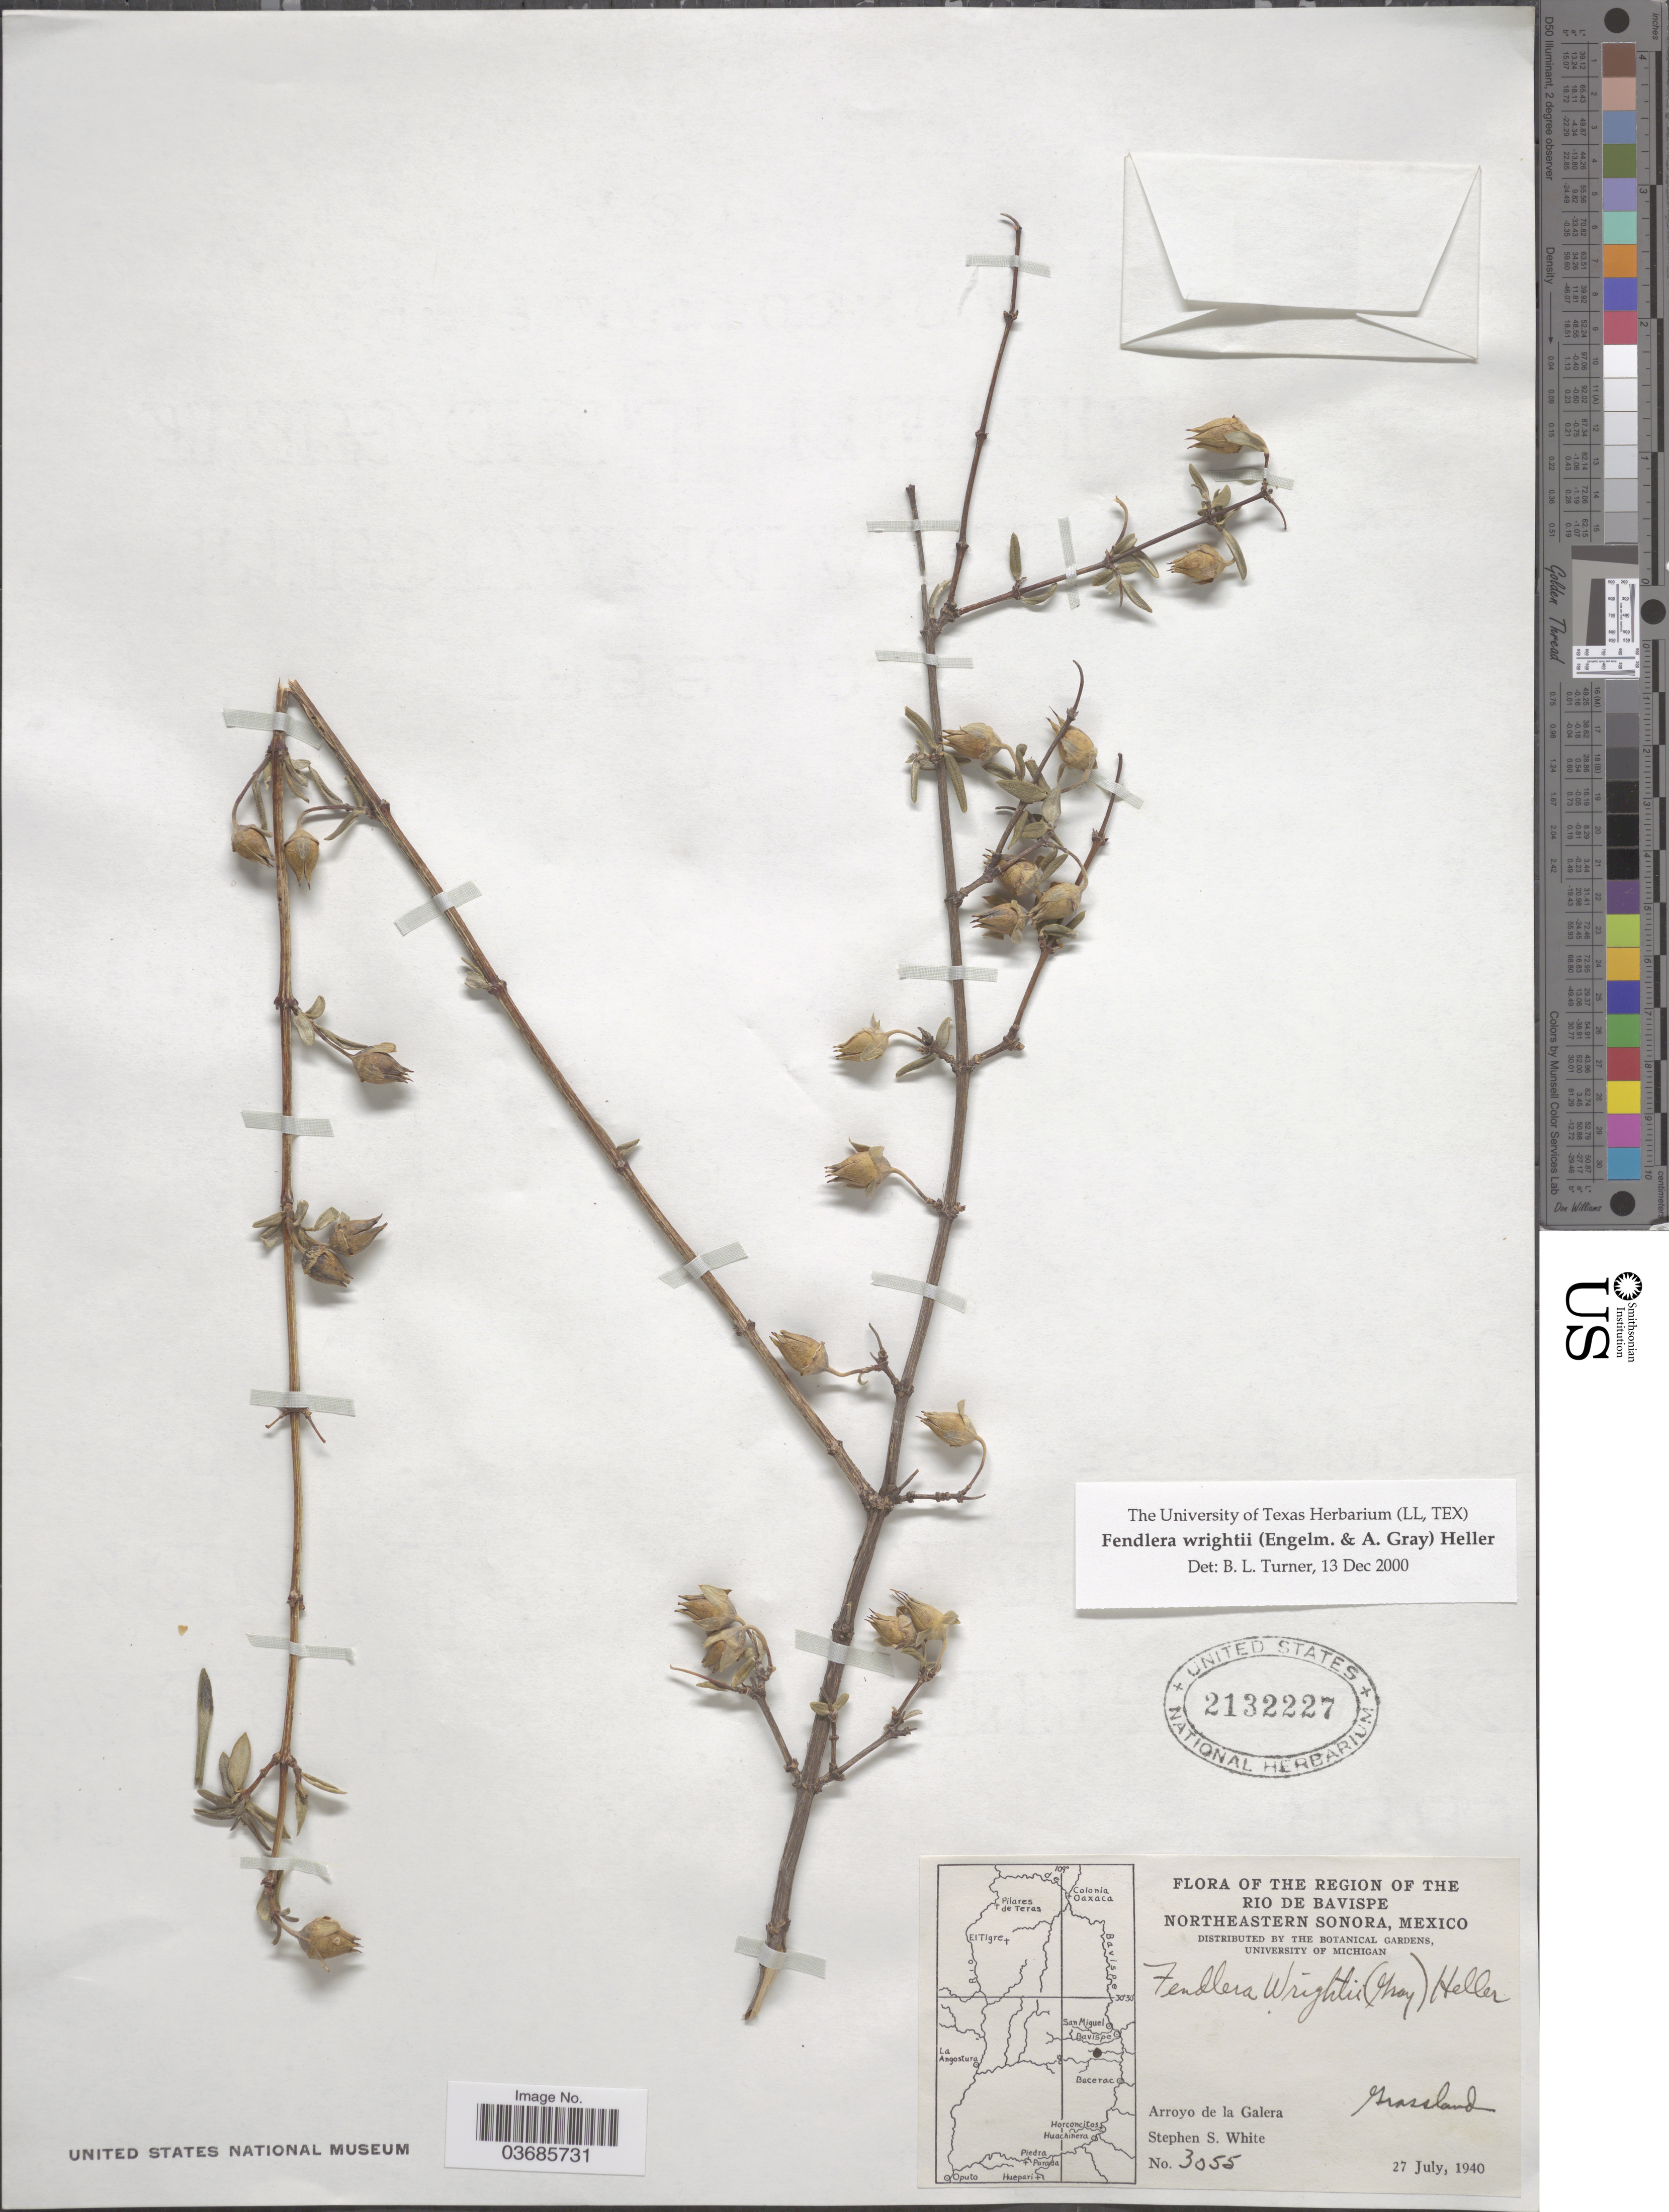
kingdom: Plantae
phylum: Tracheophyta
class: Magnoliopsida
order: Cornales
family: Hydrangeaceae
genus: Fendlera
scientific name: Fendlera wrightii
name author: (Engelm. & A. Gray) A. Heller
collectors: S. S. White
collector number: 3055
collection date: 1940-07-27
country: Mexico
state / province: Sonora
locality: Region of the Rio de Bavispe. Northeastern Sonora. Arroyo de la Galera.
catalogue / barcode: US 2132227